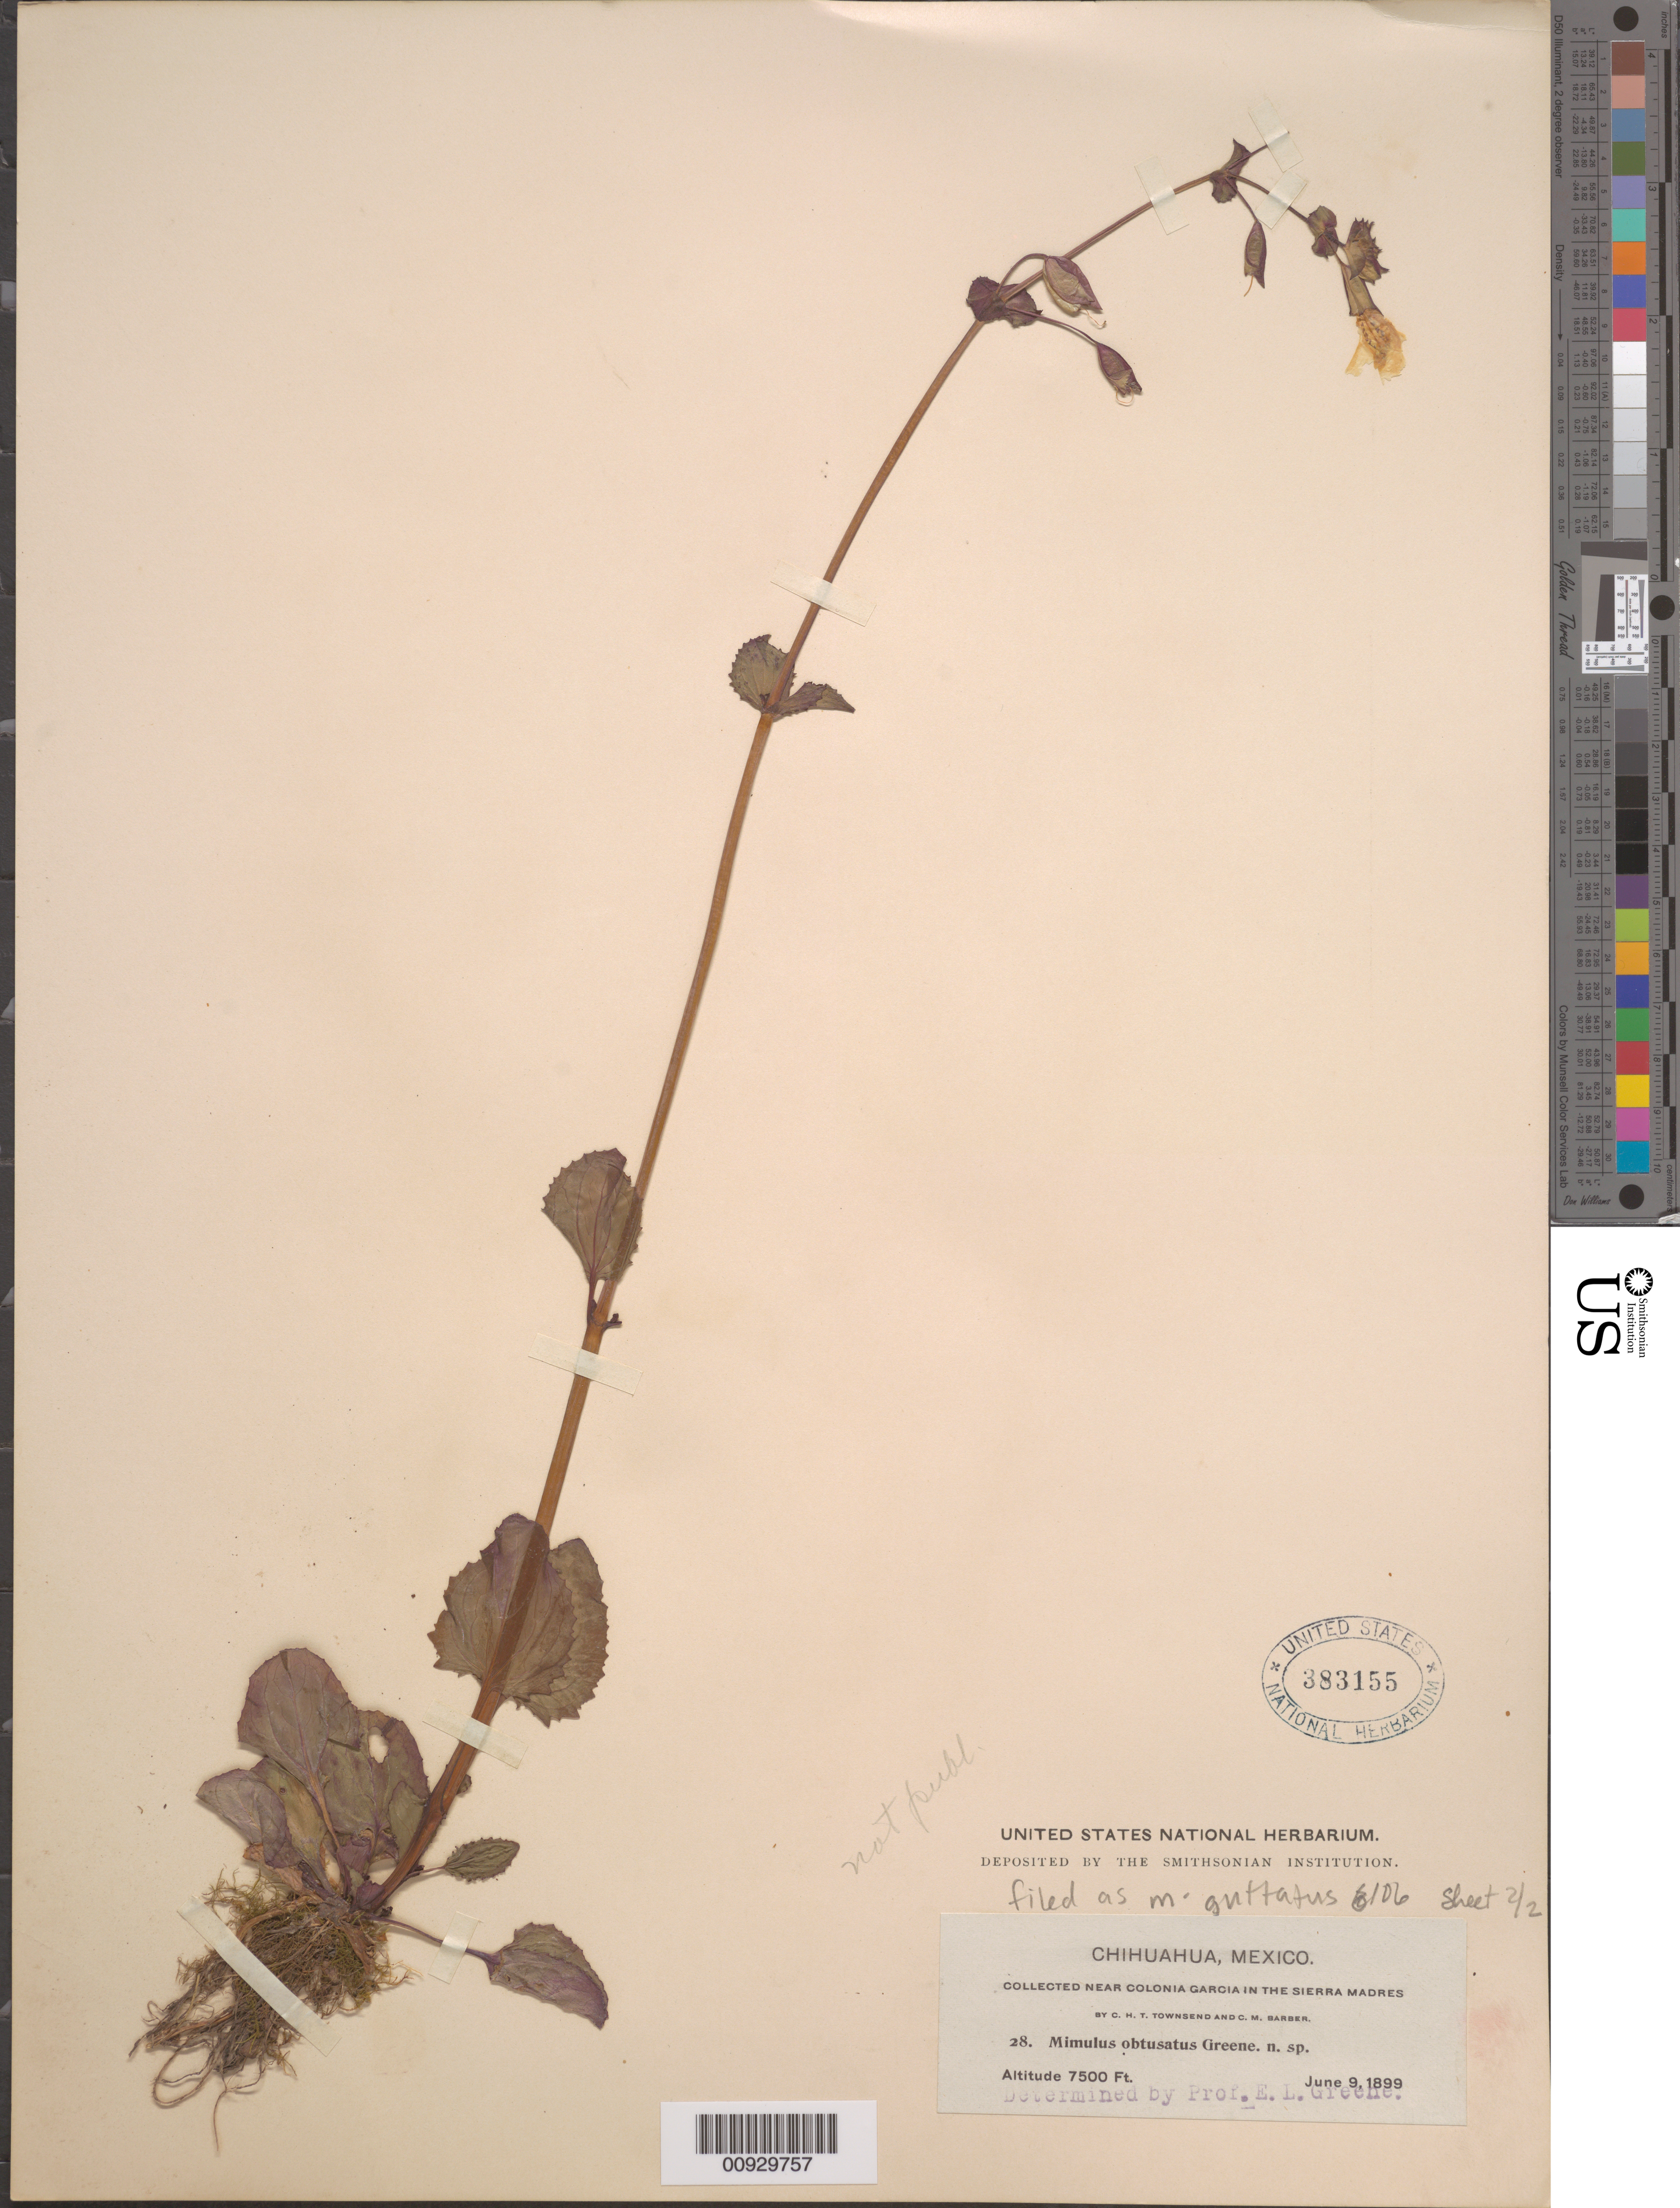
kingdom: Plantae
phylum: Tracheophyta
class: Magnoliopsida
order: Lamiales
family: Phrymaceae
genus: Mimulus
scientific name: Mimulus guttatus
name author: DC.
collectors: C. H. T. Townsend & C. Barber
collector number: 28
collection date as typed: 09 Jun 1899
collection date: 1899-06-09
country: Mexico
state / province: Chihuahua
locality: Near Colonia García in the Sierra Madres.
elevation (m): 2286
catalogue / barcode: US 383155